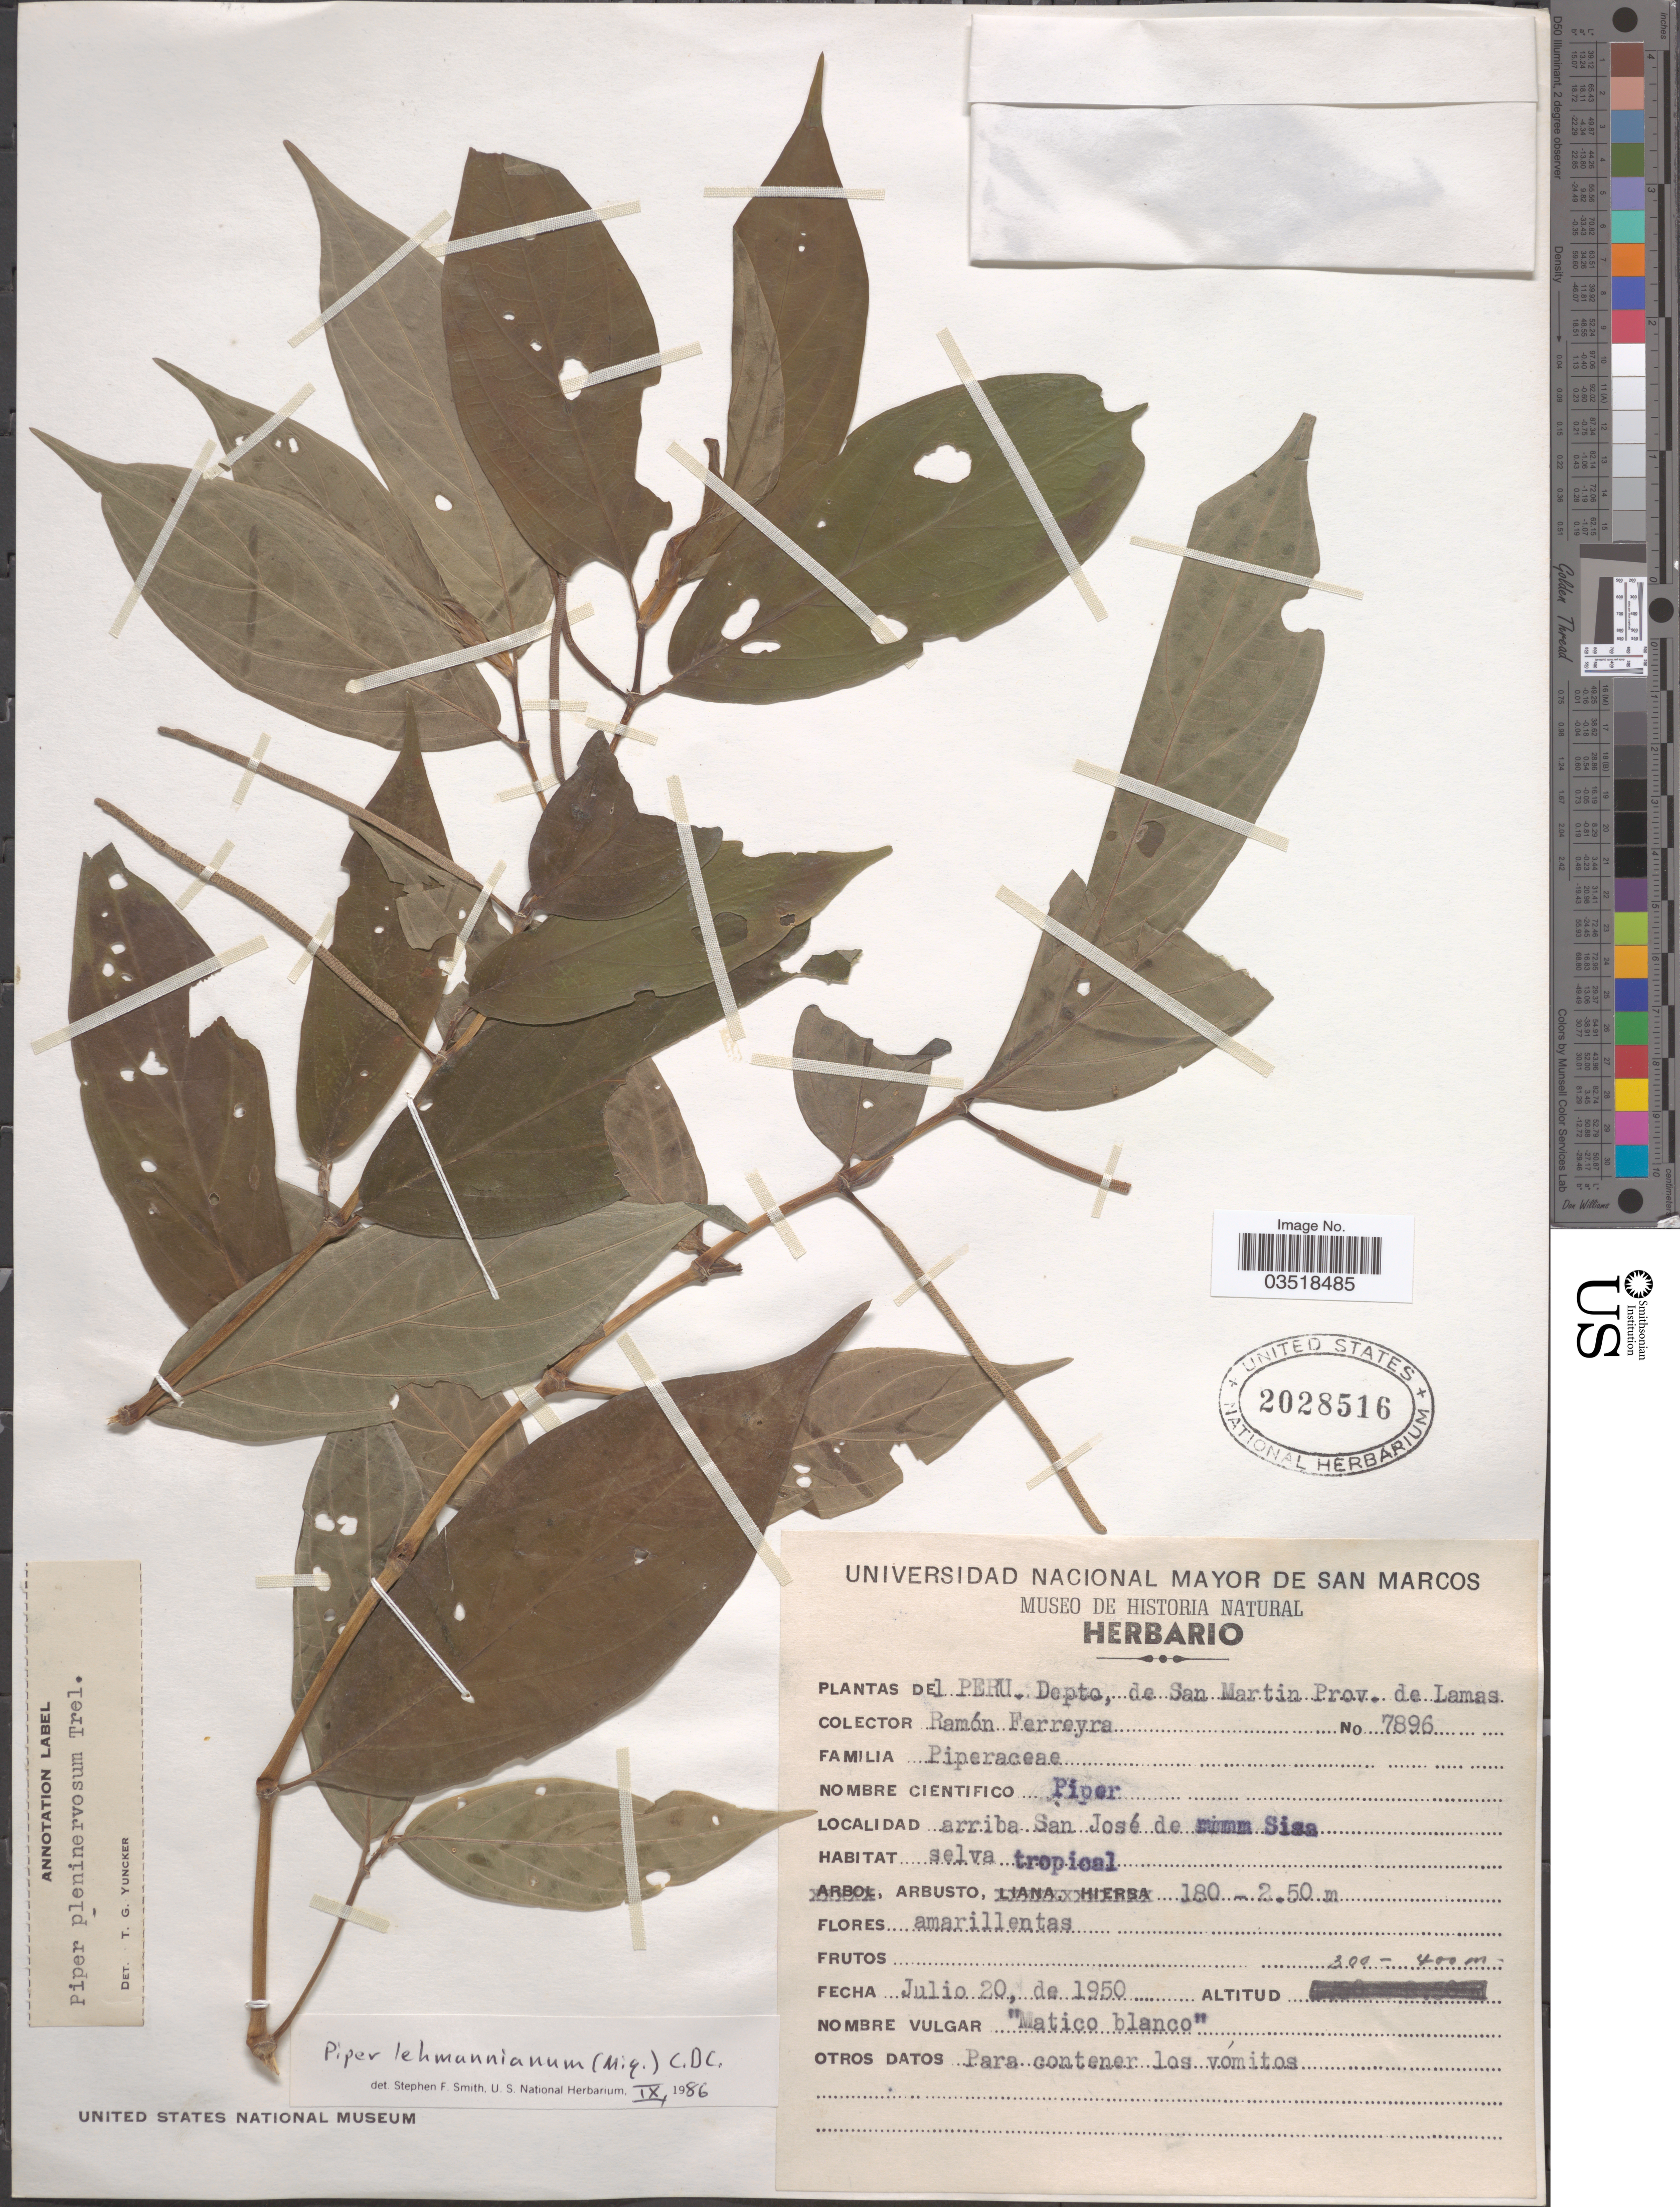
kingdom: Plantae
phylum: Tracheophyta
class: Magnoliopsida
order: Piperales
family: Piperaceae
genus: Piper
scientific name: Piper lehmannianum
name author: C. DC.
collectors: R. A. Ferreyra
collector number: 7896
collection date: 1950-07-20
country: Peru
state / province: San Martín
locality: Depto. San Martin. Prov. de Lamas. Arriba San José de Sisa.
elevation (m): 300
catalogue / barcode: US 2028516